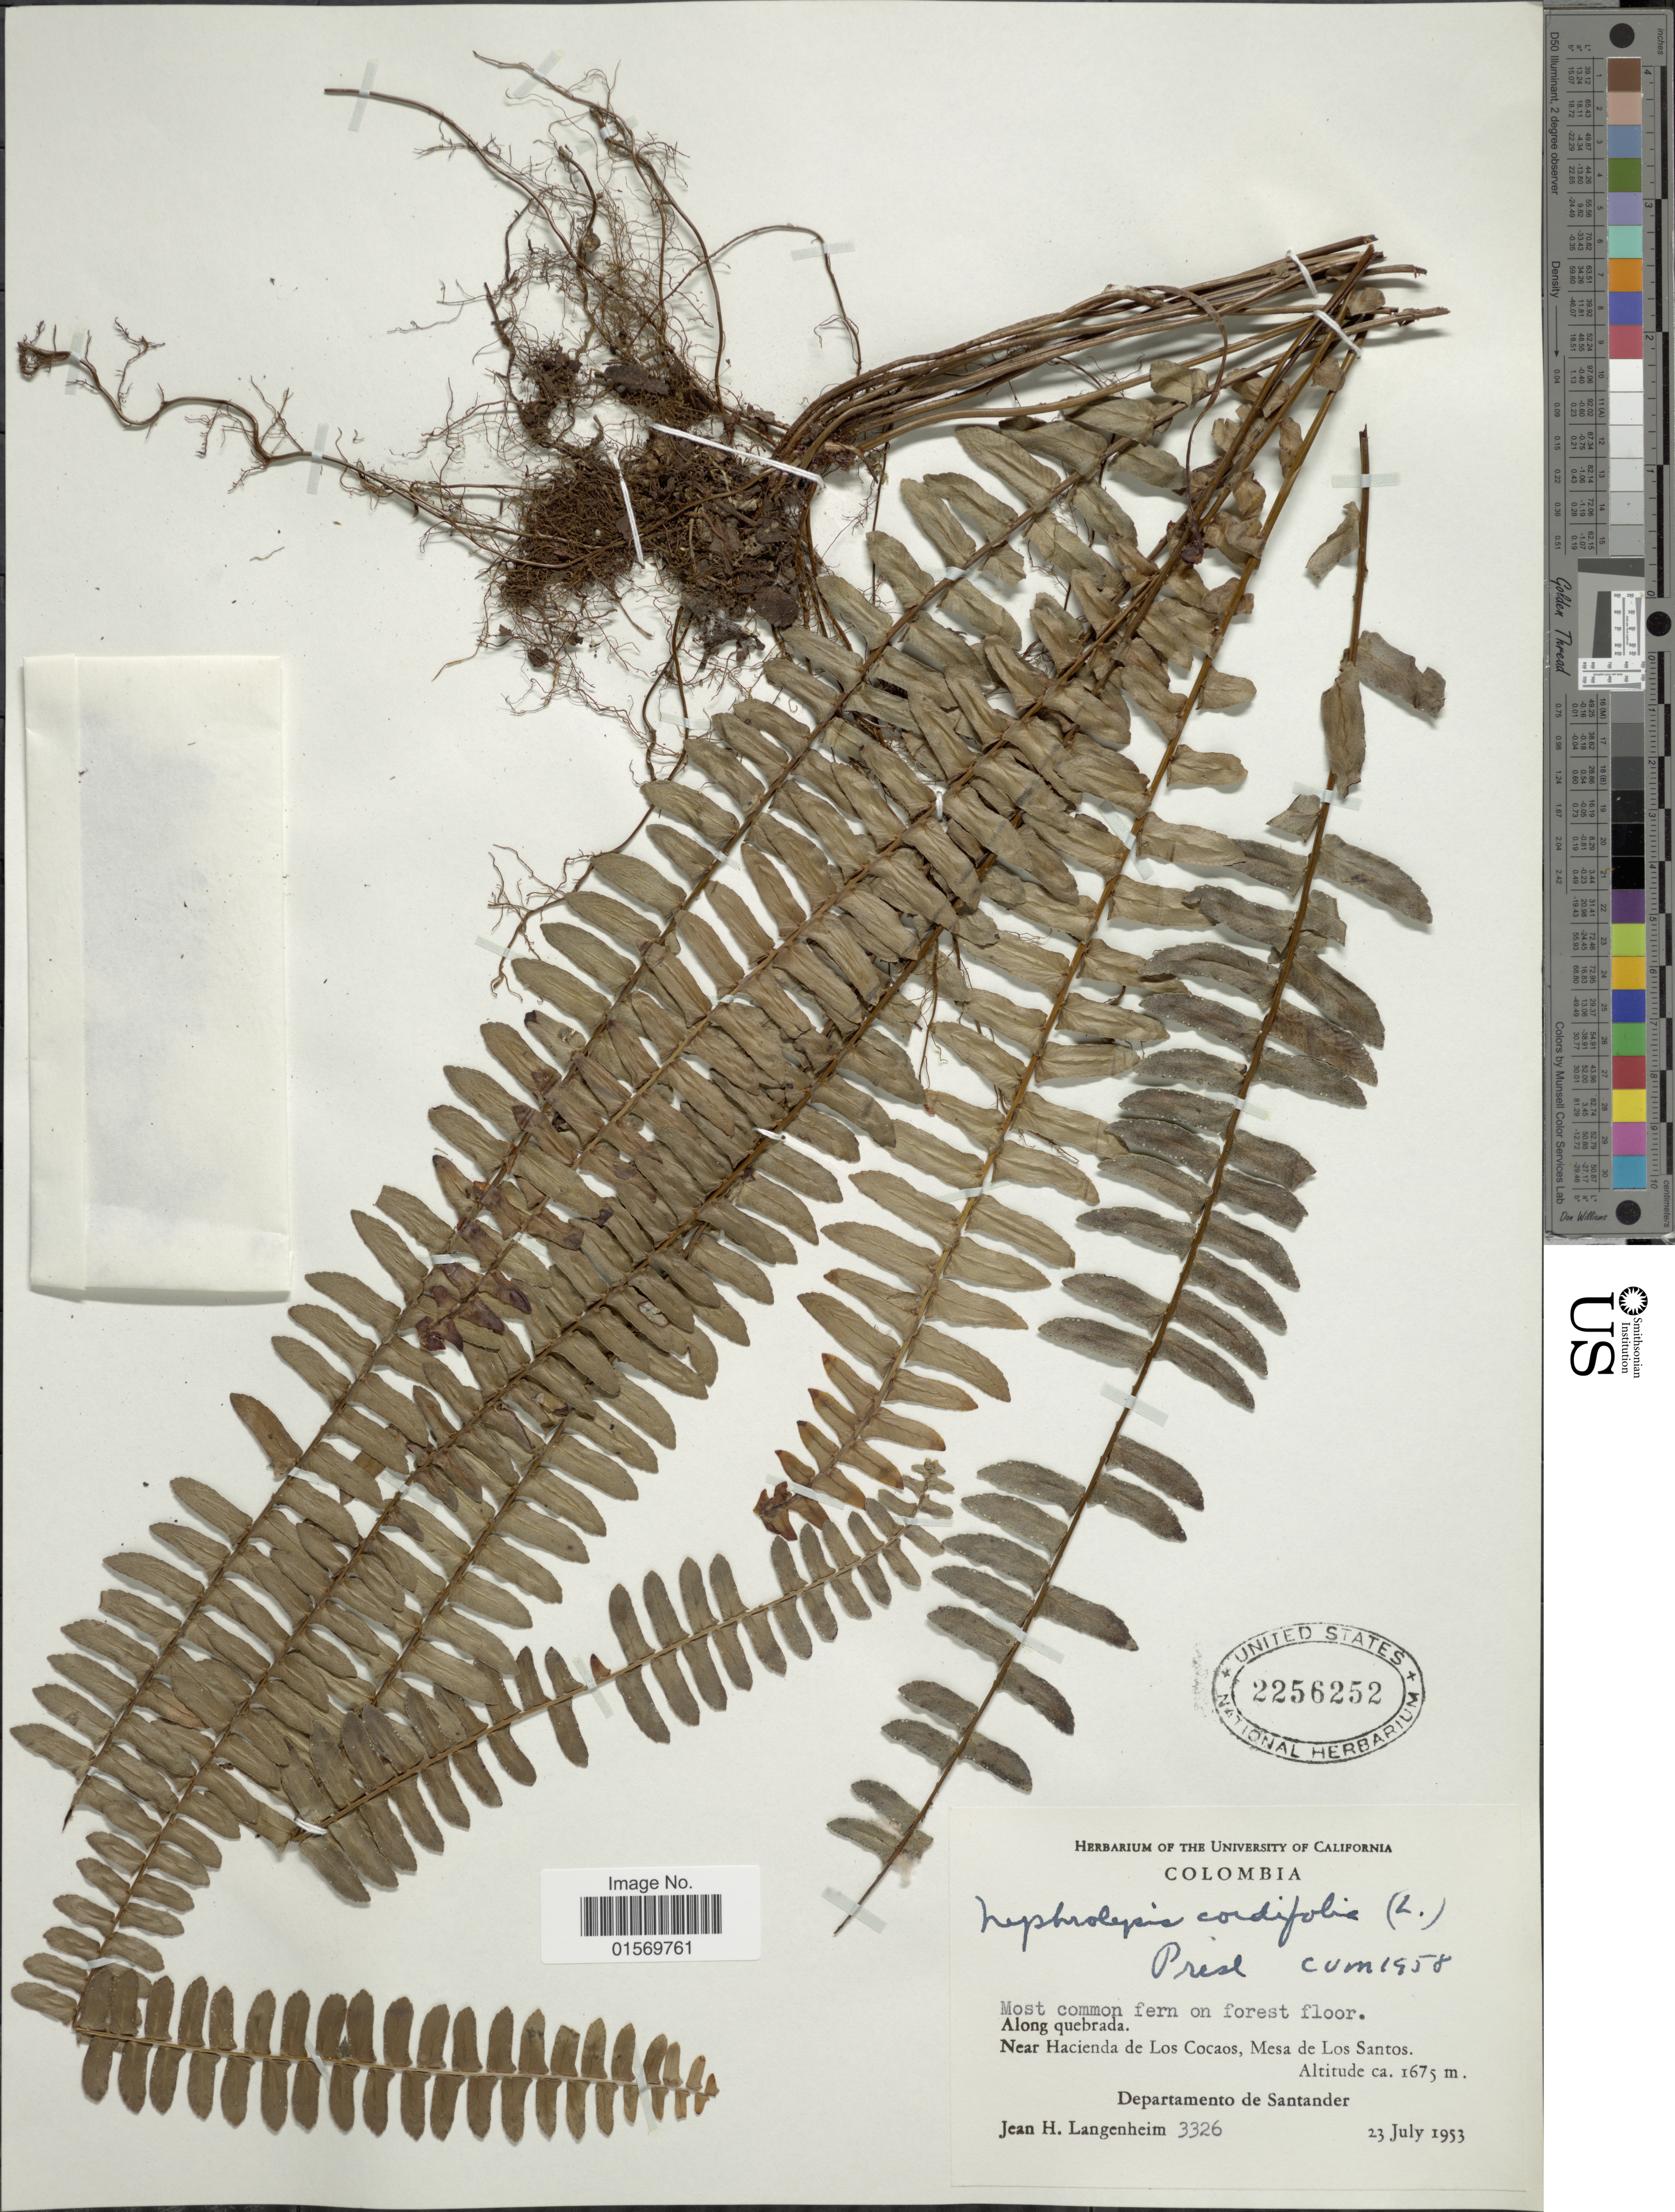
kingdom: Plantae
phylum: Tracheophyta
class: Polypodiopsida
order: Polypodiales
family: Nephrolepidaceae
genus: Nephrolepis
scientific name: Nephrolepis cordifolia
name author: (L.) C. Presl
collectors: J. H. Langenheim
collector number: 3326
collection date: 1953-07-23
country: Colombia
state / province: Santander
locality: Along quebrada, near Hacienda de Los Cocaos, Mesa de Los Santos.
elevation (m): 1675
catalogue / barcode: US 2256252